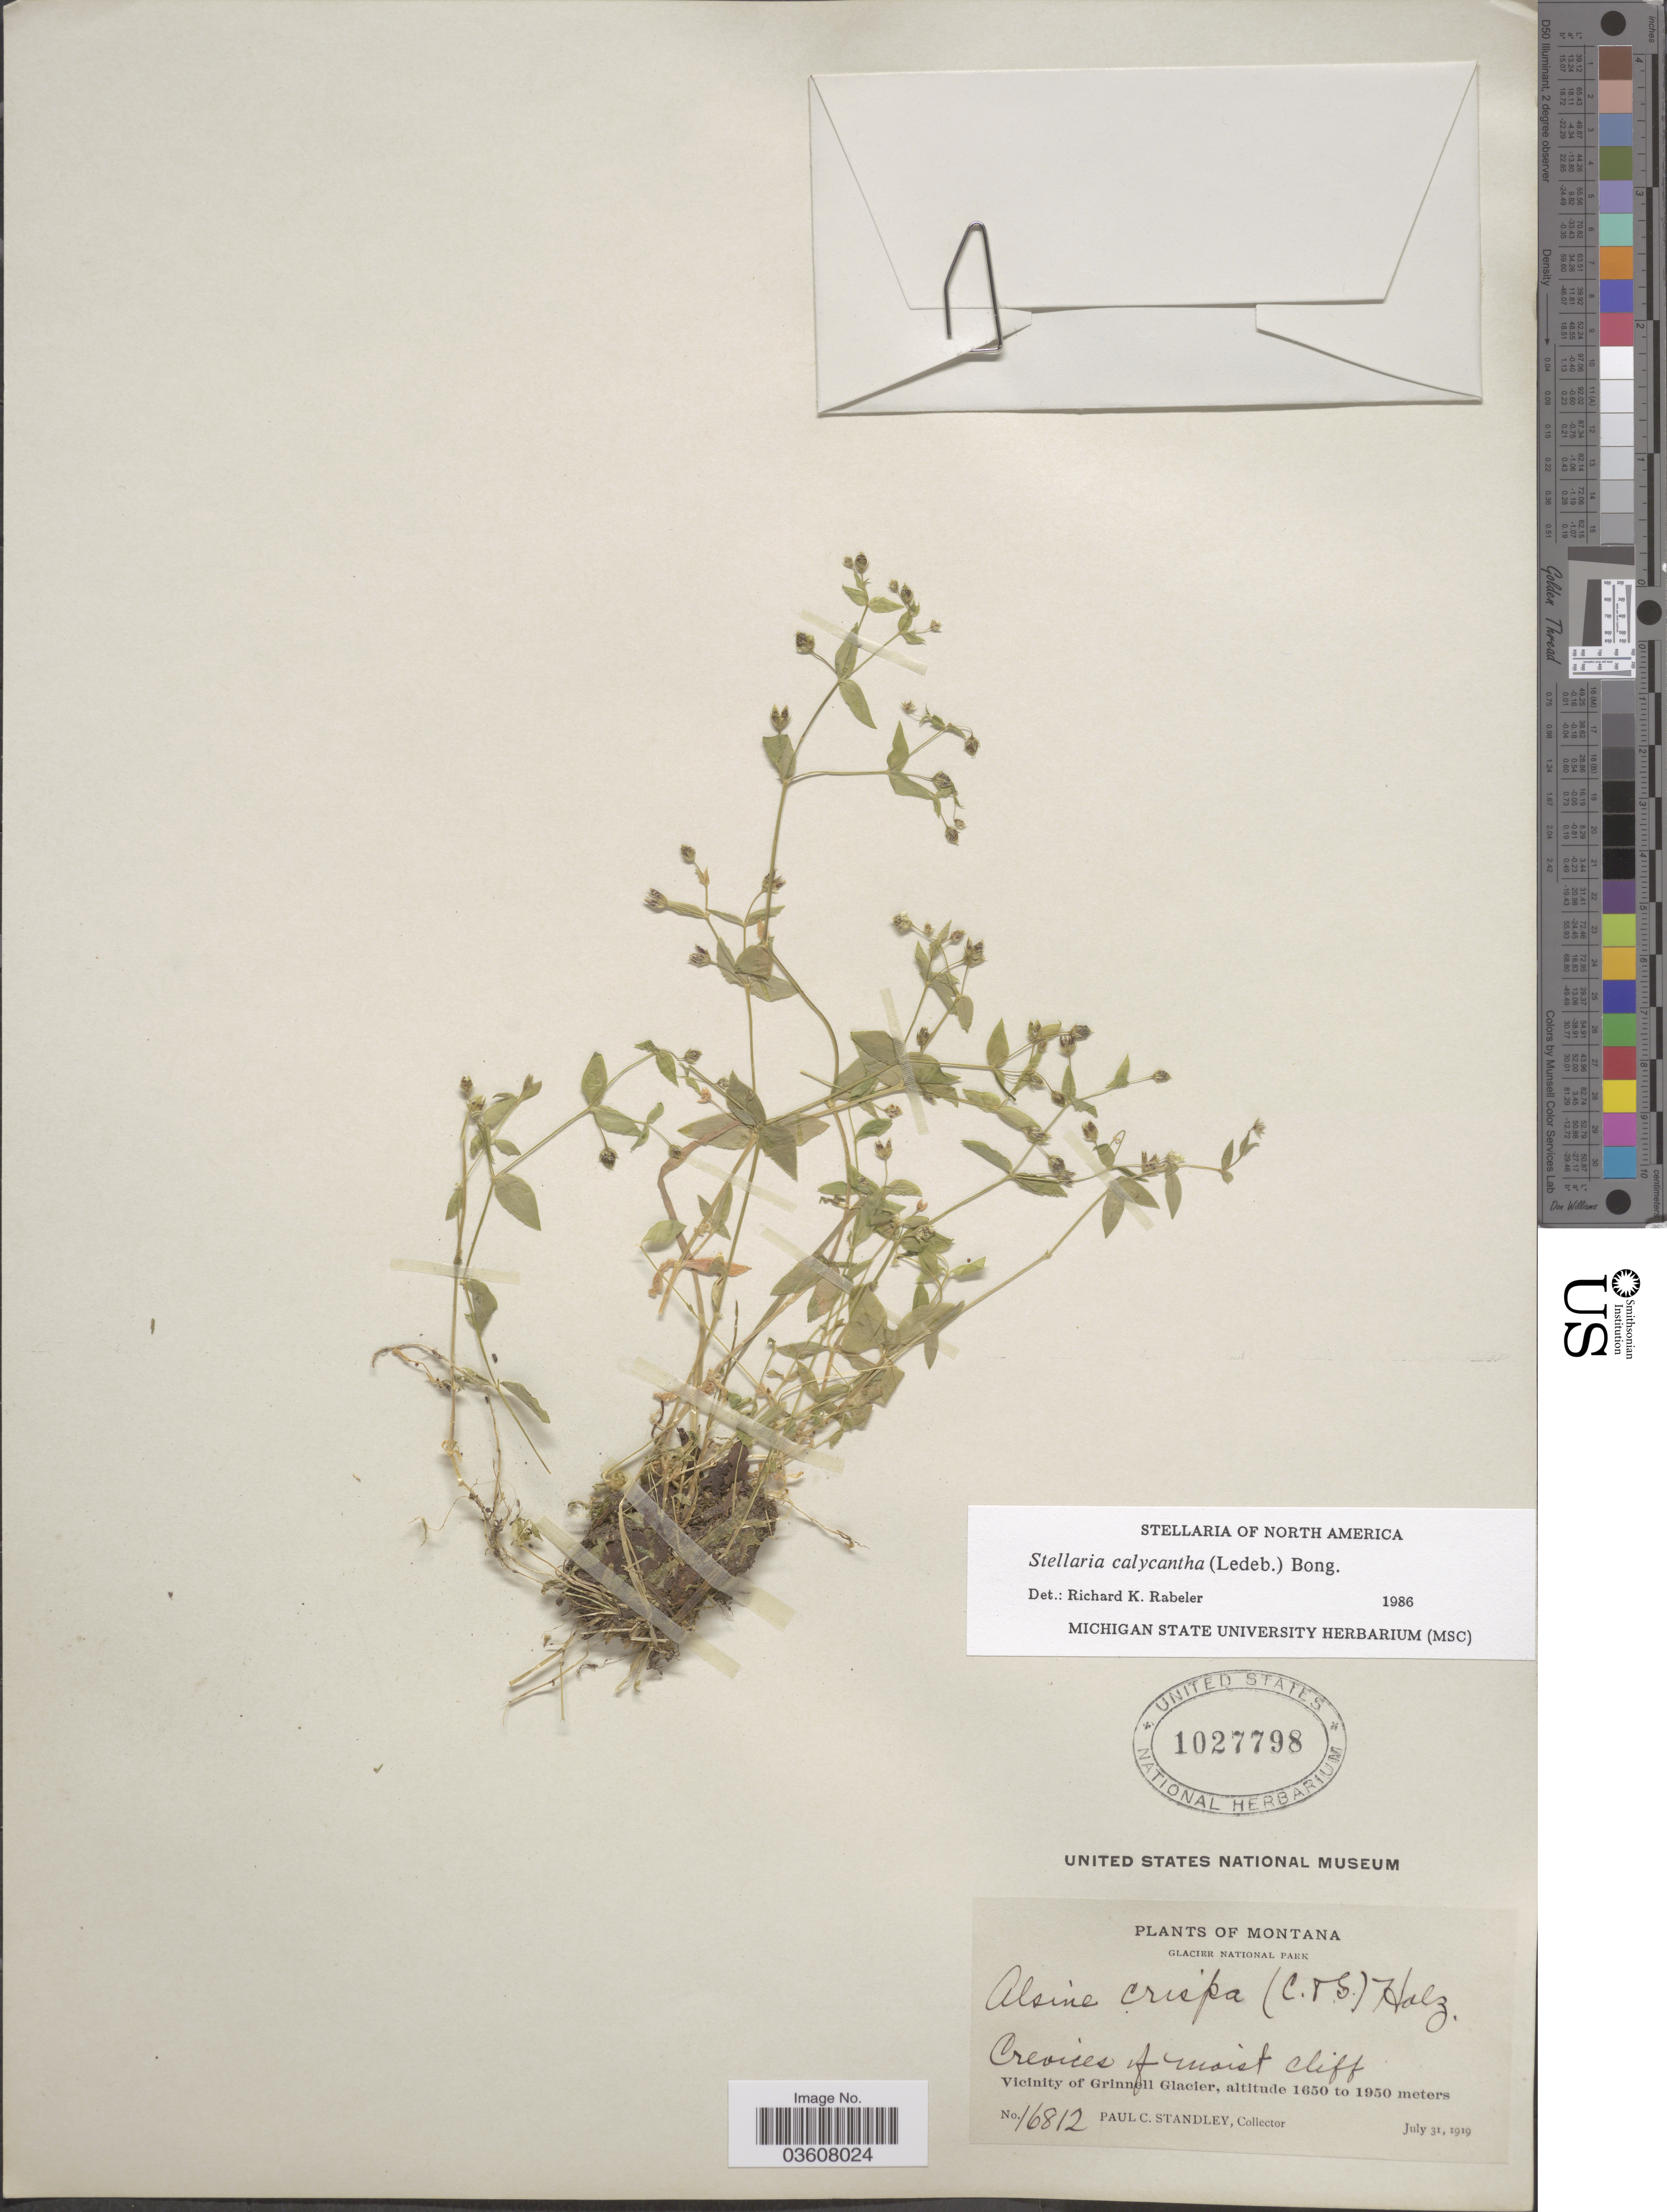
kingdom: Plantae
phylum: Tracheophyta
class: Magnoliopsida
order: Caryophyllales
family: Caryophyllaceae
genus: Stellaria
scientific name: Stellaria calycantha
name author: (Ledeb.) Bong.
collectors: P. C. Standley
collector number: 16812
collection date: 1919-07-31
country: United States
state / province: Montana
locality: Glacier National Park. Crevices of moist cliff. Vicinity of Grinnell Glacier.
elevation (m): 1650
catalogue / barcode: US 1027798